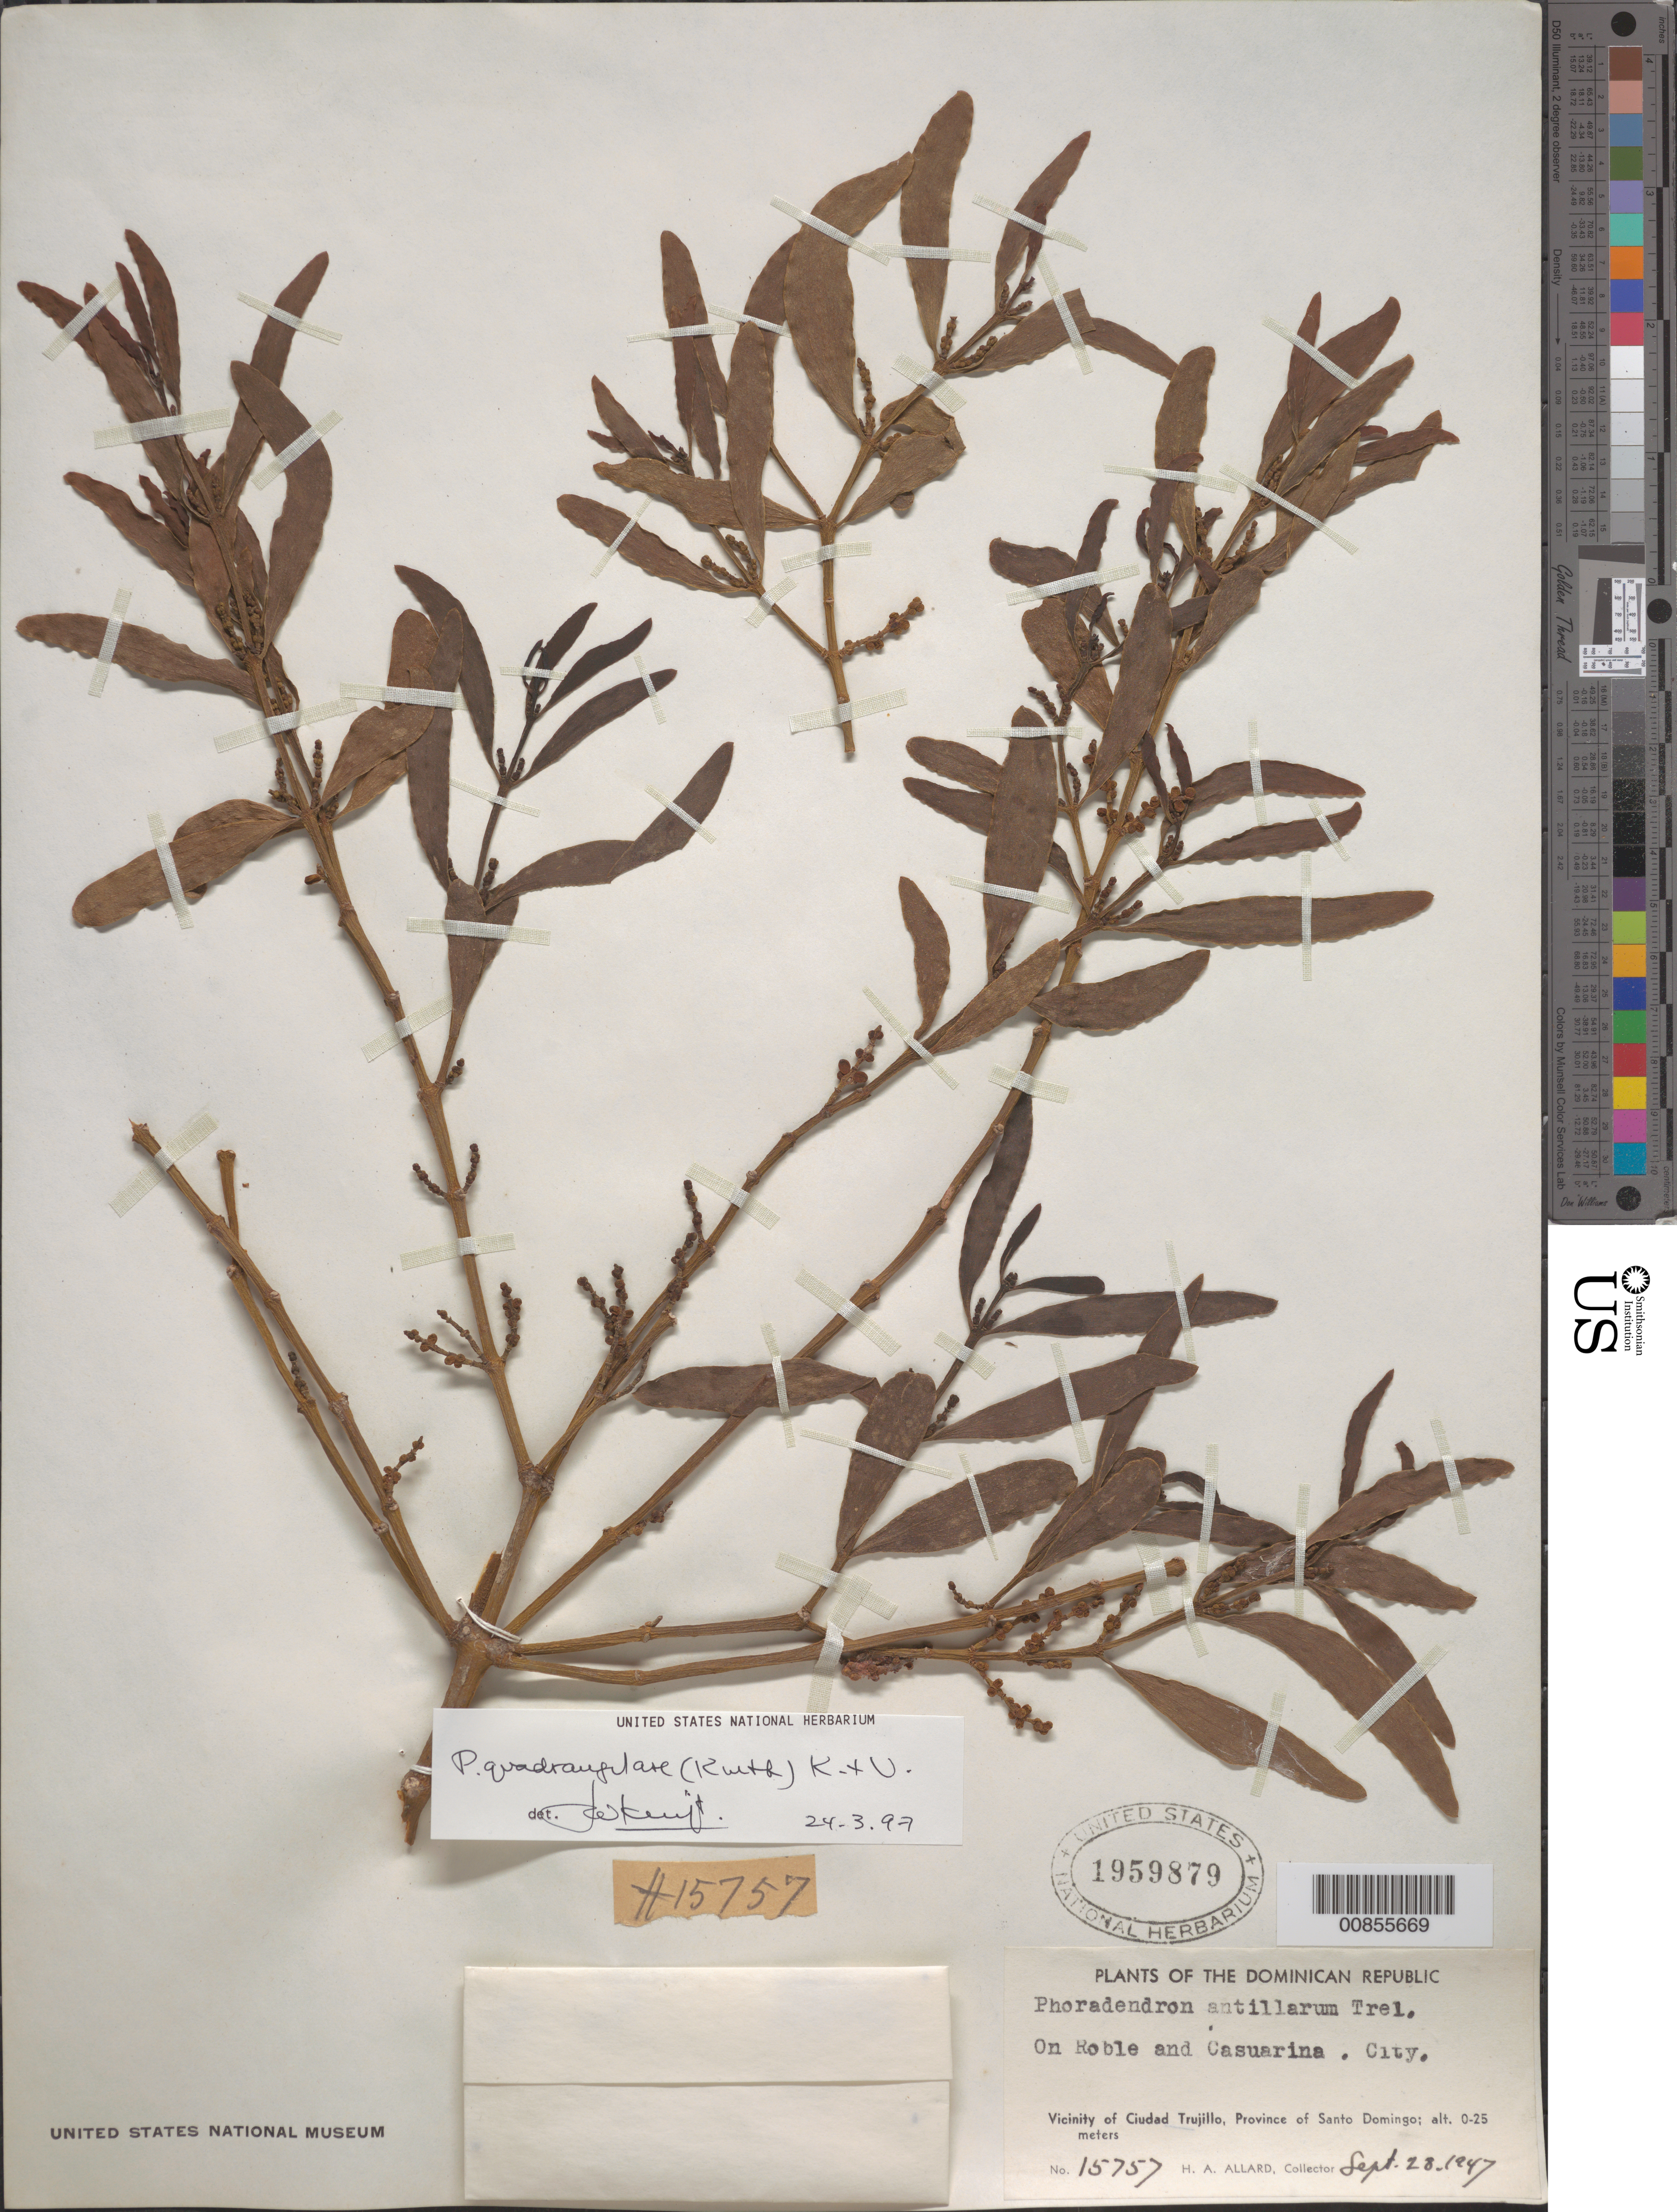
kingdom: Plantae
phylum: Tracheophyta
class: Magnoliopsida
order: Santalales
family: Viscaceae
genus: Phoradendron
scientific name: Phoradendron quadrangulare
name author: (Kunth) Griseb.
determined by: Kuijt, Job, (CANADA)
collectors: H. A. Allard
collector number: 15757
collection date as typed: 28 Sep 1947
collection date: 1947-09-28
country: Dominican Republic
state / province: Distrito Nacional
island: Hispaniola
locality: Ciudad Trujillo, Province of Santo Domingo (obsolete).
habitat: On Roble and Casuarina.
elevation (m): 0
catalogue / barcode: US 1959879